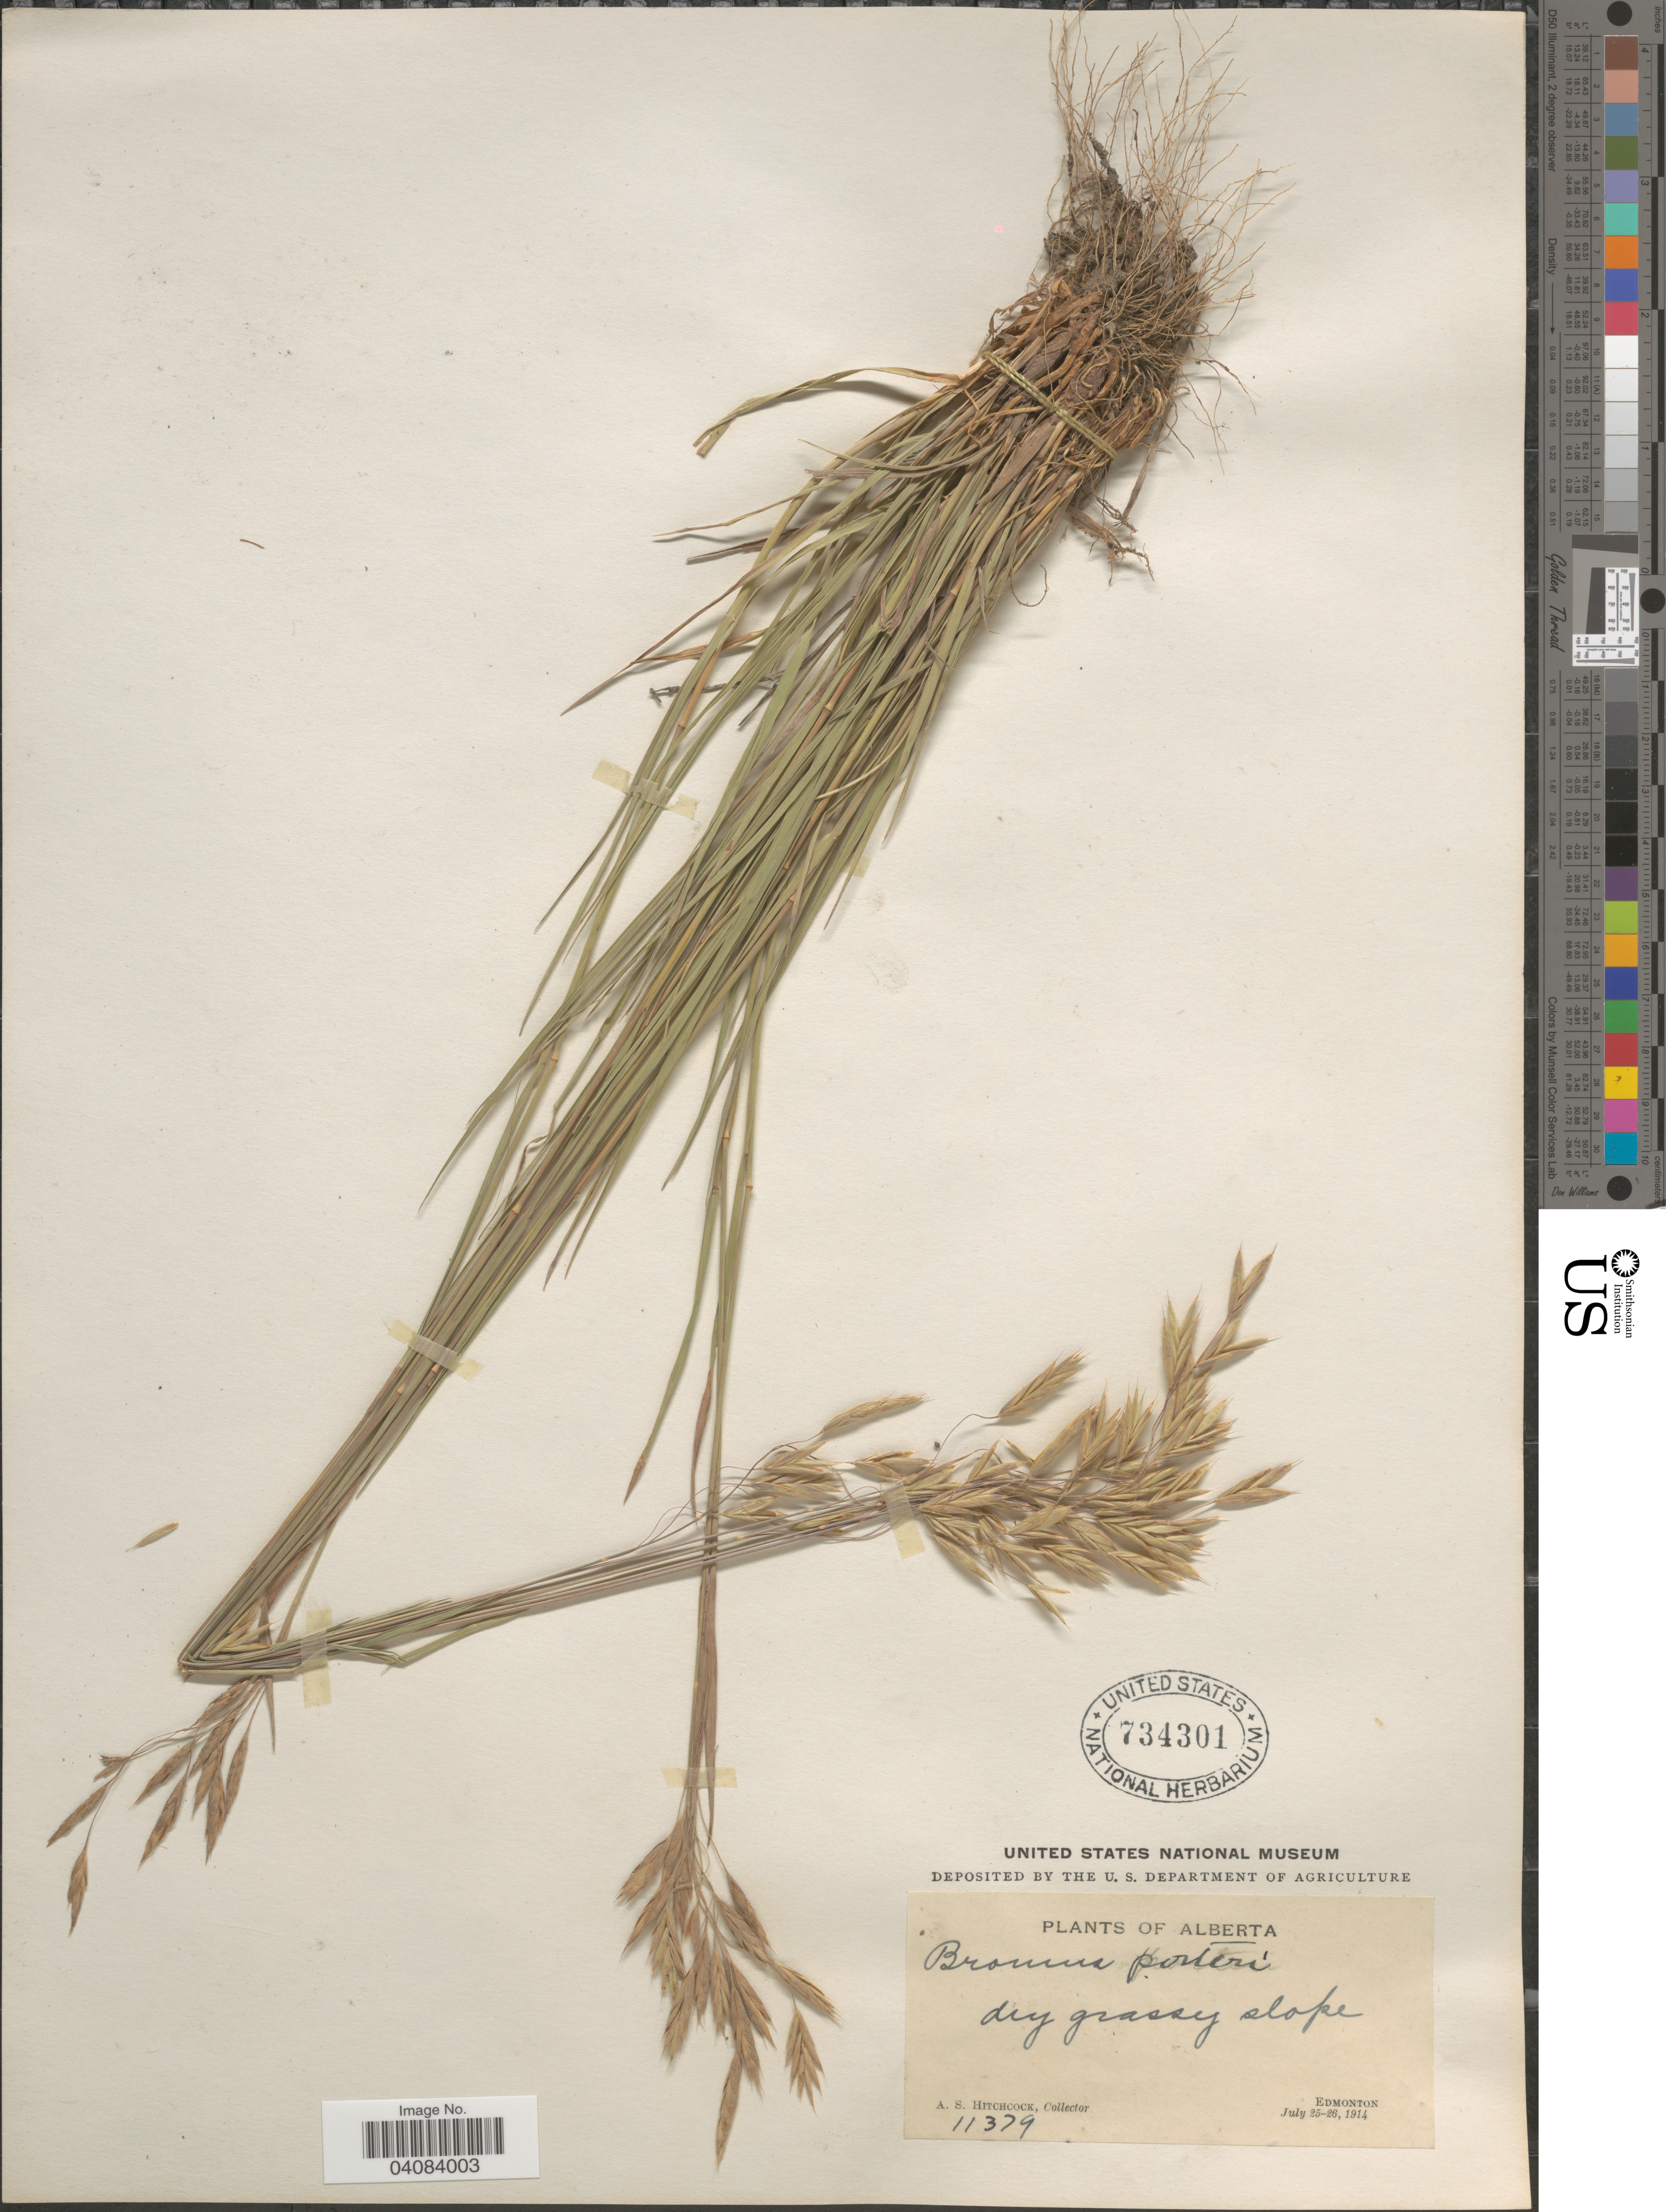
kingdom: Plantae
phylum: Tracheophyta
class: Liliopsida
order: Poales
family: Poaceae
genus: Bromus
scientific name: Bromus porteri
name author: (J.M. Coult.) Nash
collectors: A. S. Hitchcock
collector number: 11379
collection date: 1914-07-25/1914-07-26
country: Canada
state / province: Alberta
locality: Dry grassy slope. Edmonton.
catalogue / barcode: US 734301